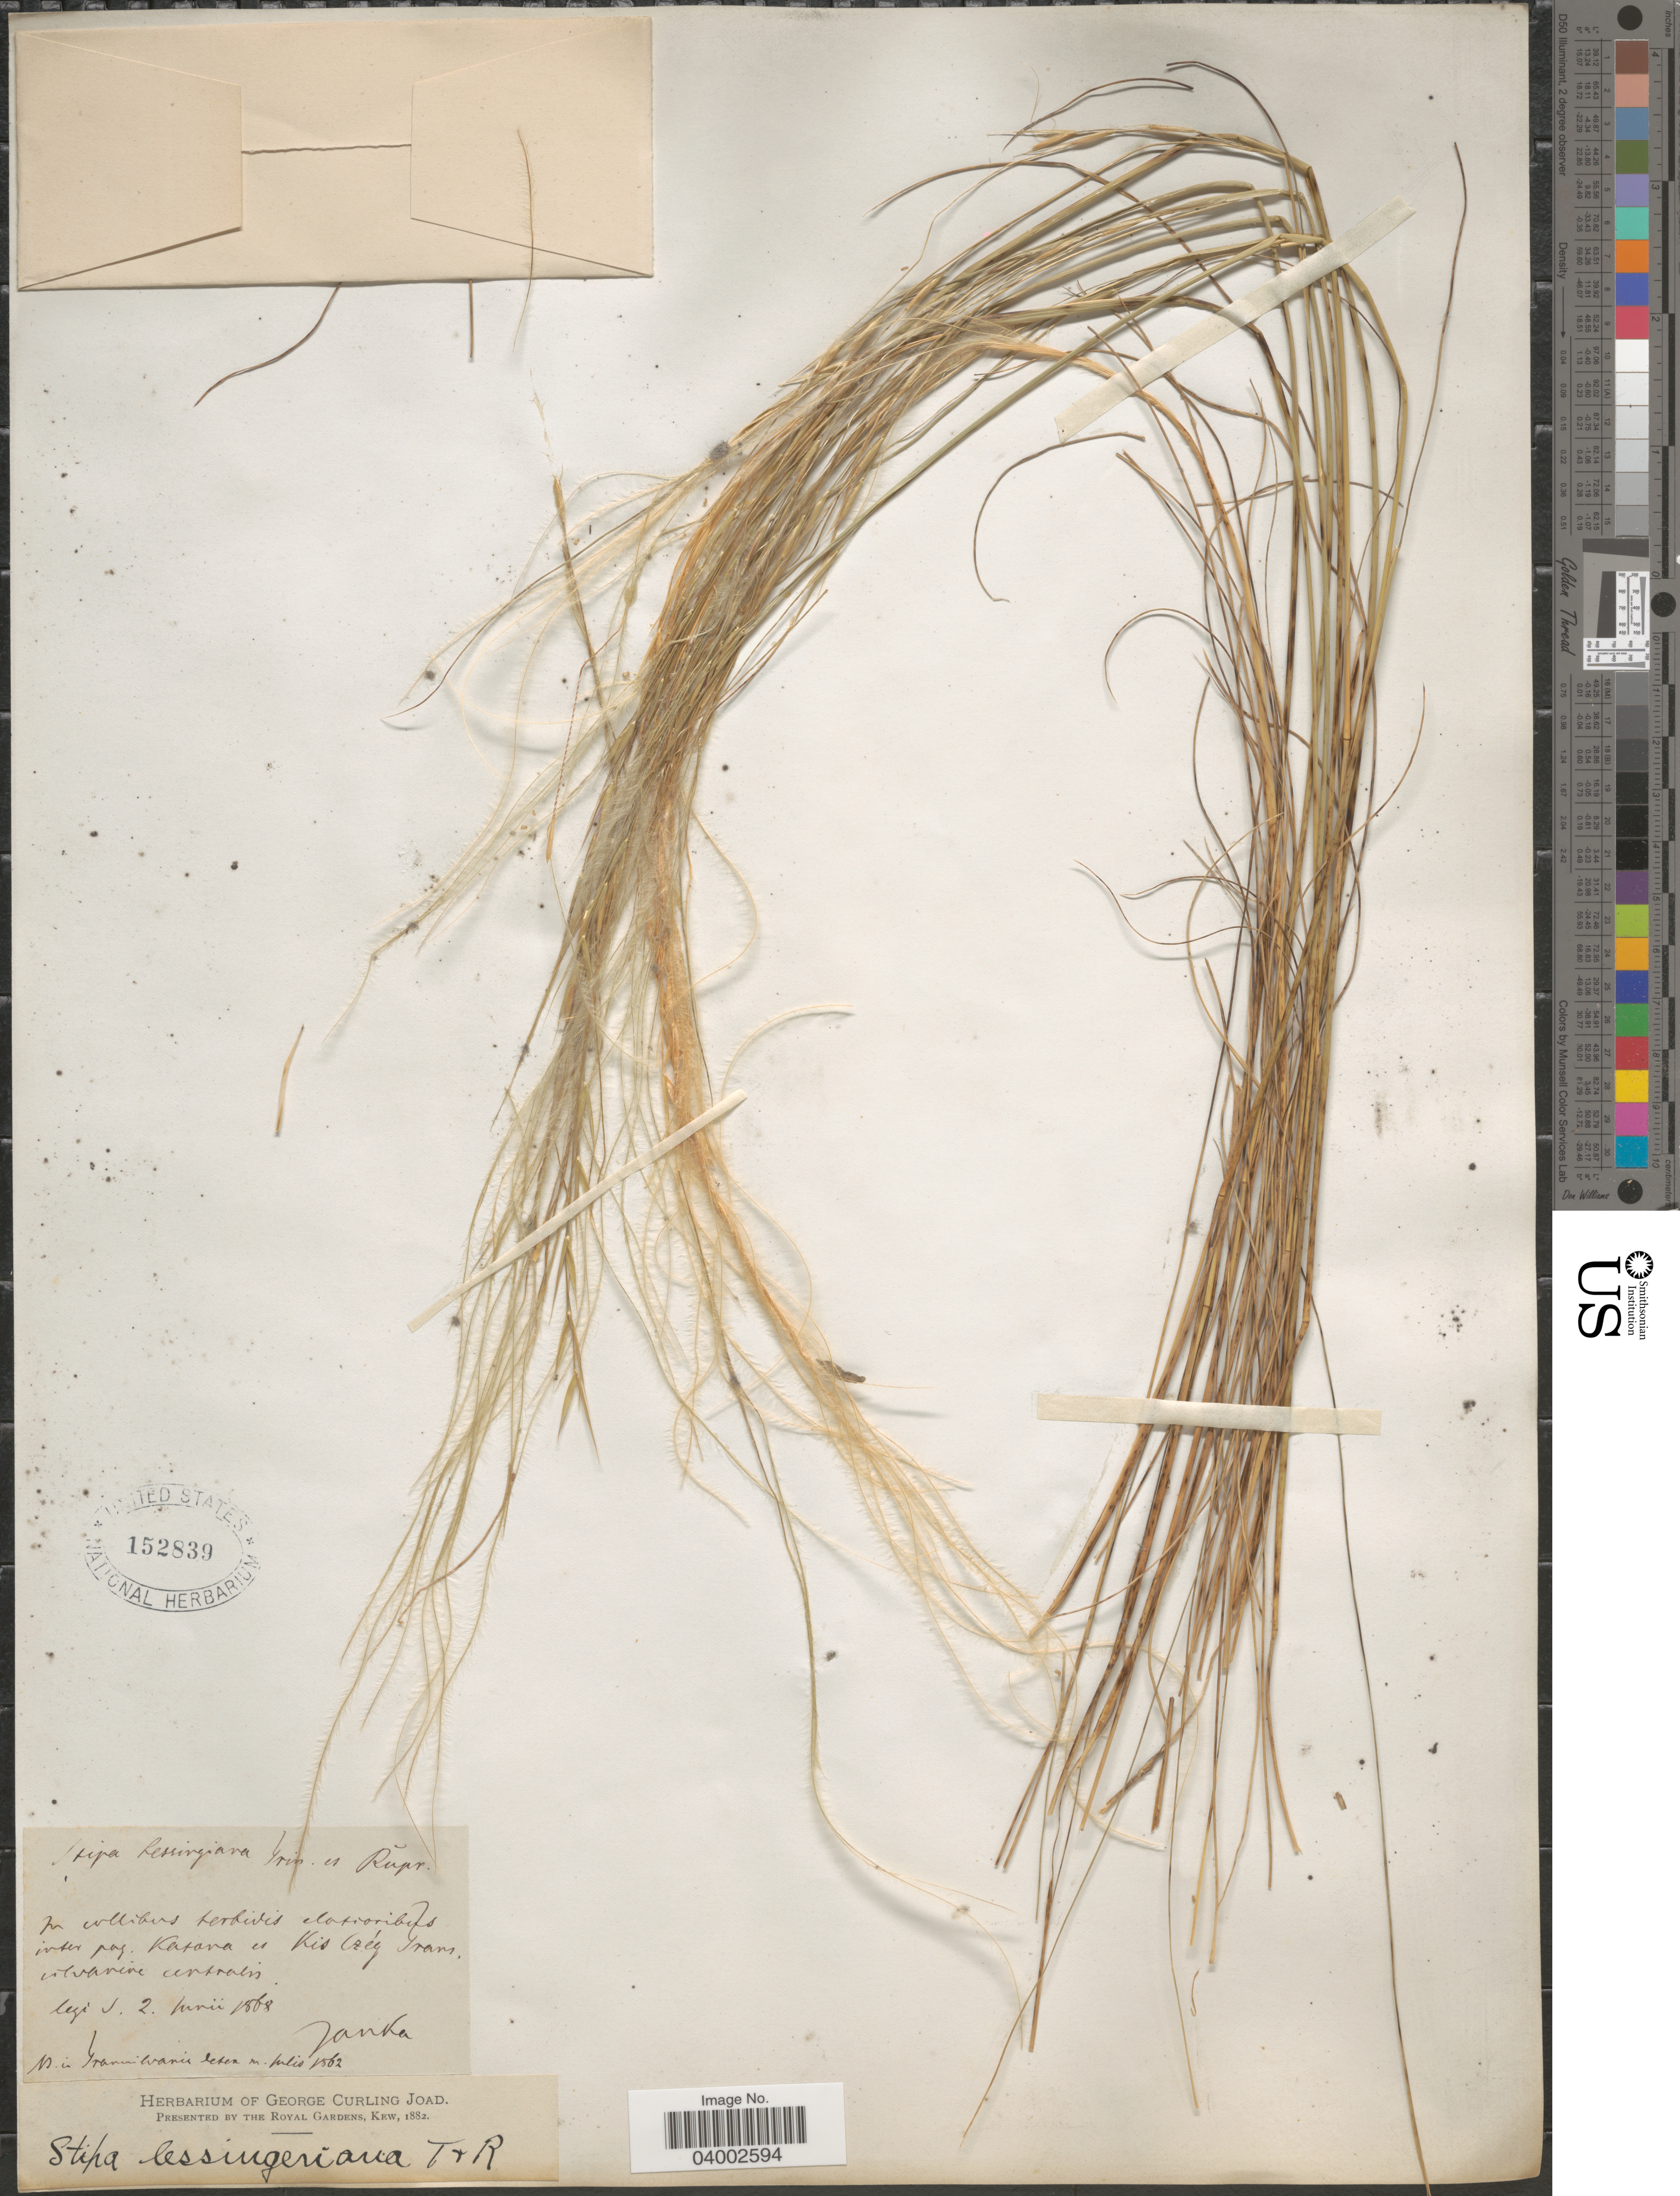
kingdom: Plantae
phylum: Tracheophyta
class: Liliopsida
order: Poales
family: Poaceae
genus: Stipa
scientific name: Stipa lessingiana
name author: Trin. & Rupr.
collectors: V. Janka von Bulcs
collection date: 1868-05-02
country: Romania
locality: In collibus herbidis elationibus inter pag. Katana es Kis Czeg Transsilvanie centralis.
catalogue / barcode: US 152839